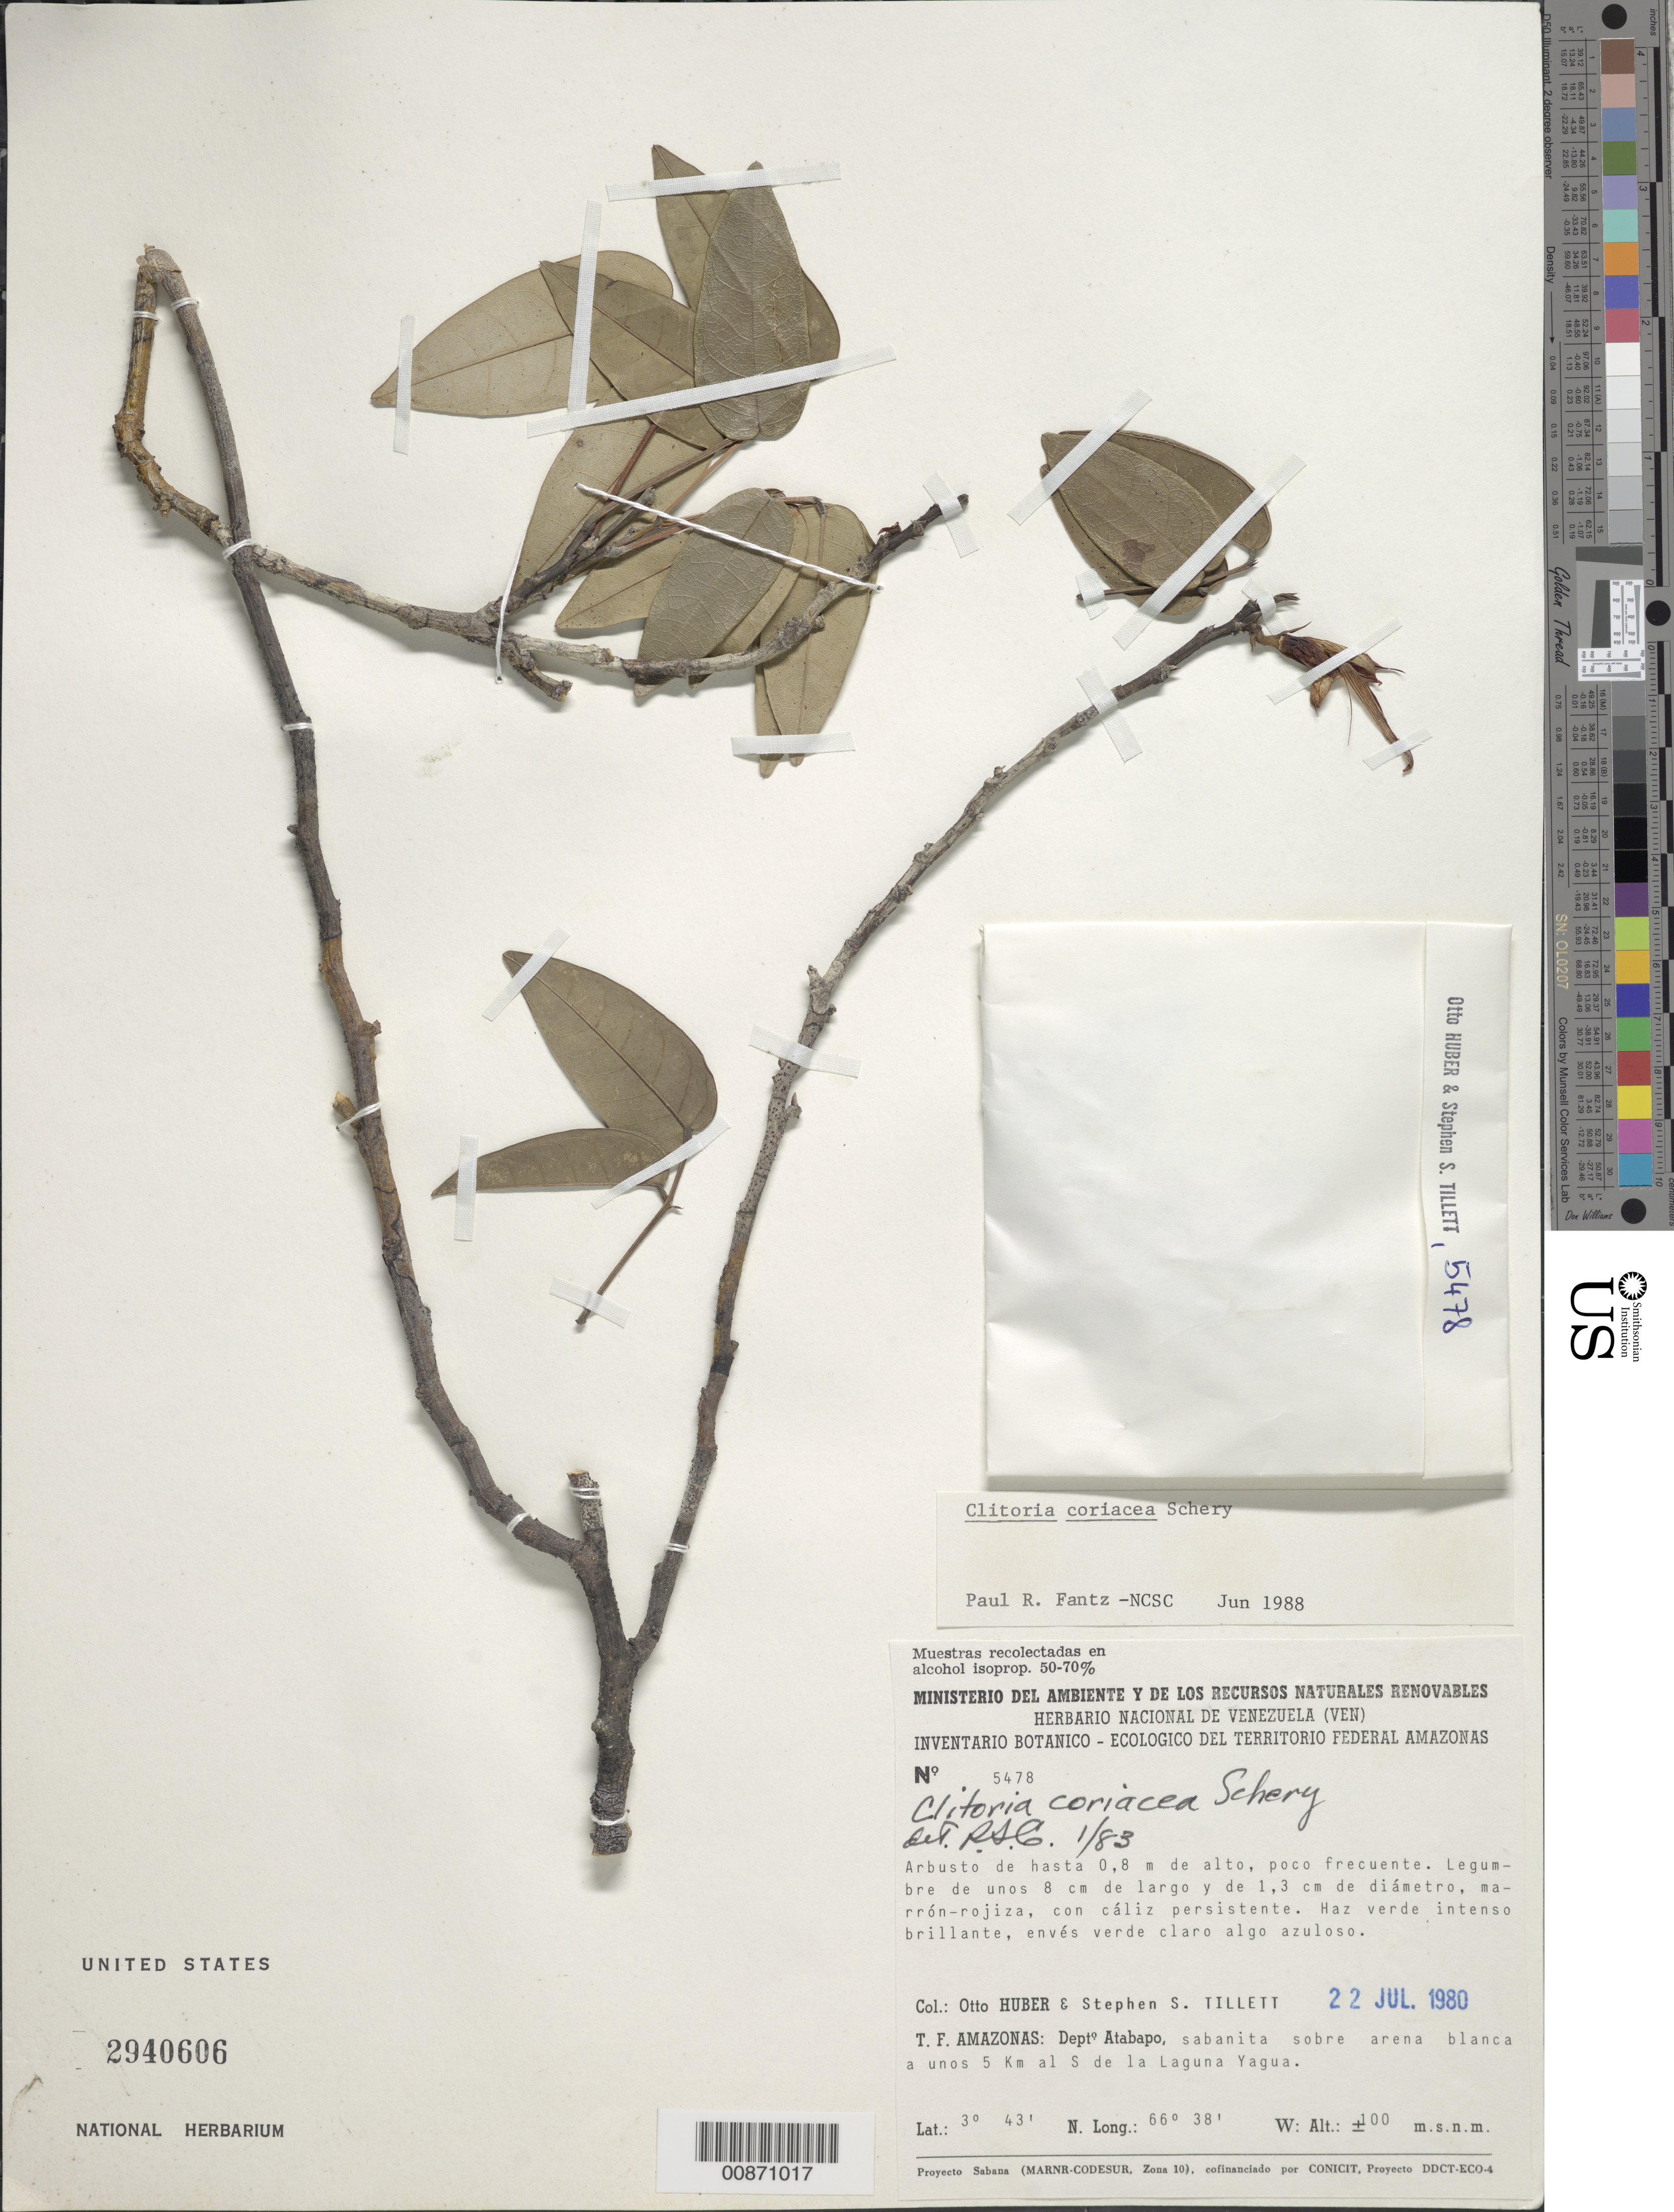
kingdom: Plantae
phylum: Tracheophyta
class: Magnoliopsida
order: Fabales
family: Fabaceae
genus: Clitoria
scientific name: Clitoria coriacea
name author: Schery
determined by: Fantz, P. R., (FLAS), University of Florida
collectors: O. Huber & S. S. Tillett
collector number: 5478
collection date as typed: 22-Jul-80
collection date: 1980-07-22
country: Venezuela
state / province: Amazonas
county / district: Atures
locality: Laguna Yagua, 5 km al S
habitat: Sabanita sobre arena blanca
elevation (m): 100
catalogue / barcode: US 2940606